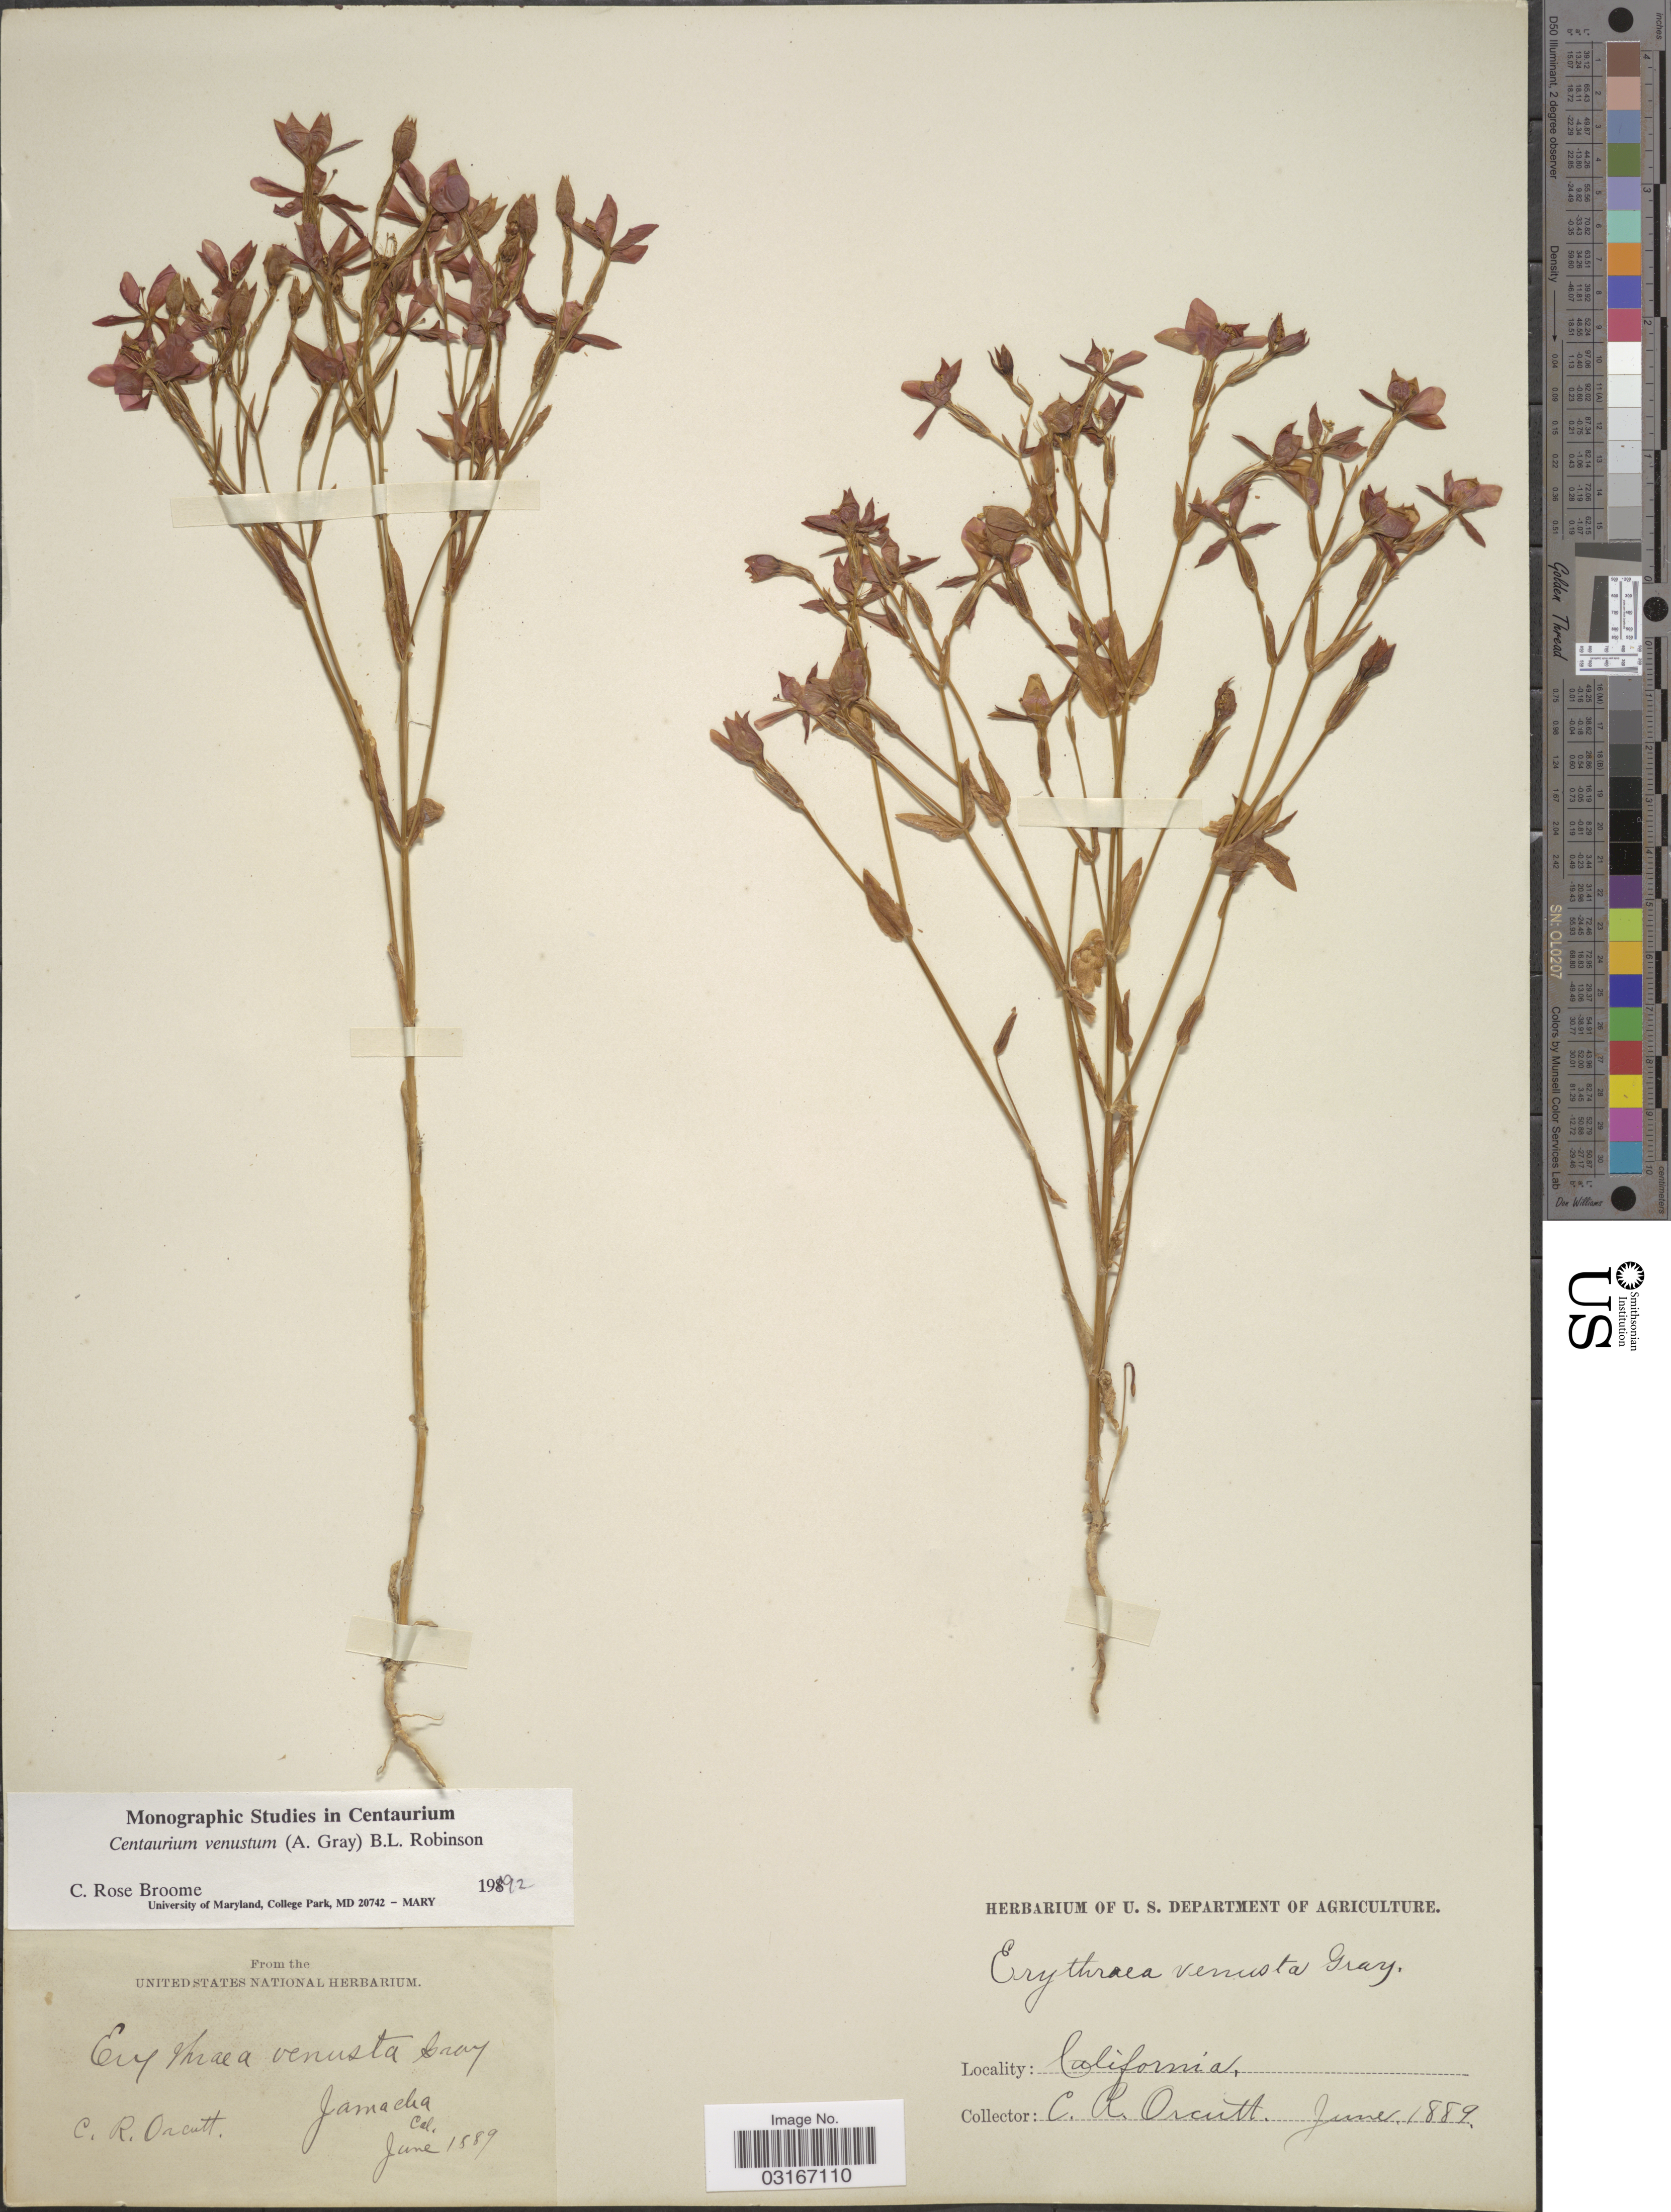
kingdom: Plantae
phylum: Tracheophyta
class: Magnoliopsida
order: Gentianales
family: Gentianaceae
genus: Centaurium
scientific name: Centaurium venustum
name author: (A. Gray) B.L. Rob.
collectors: C. R. Orcutt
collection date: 1889-06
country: United States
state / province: California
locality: Jamacha.